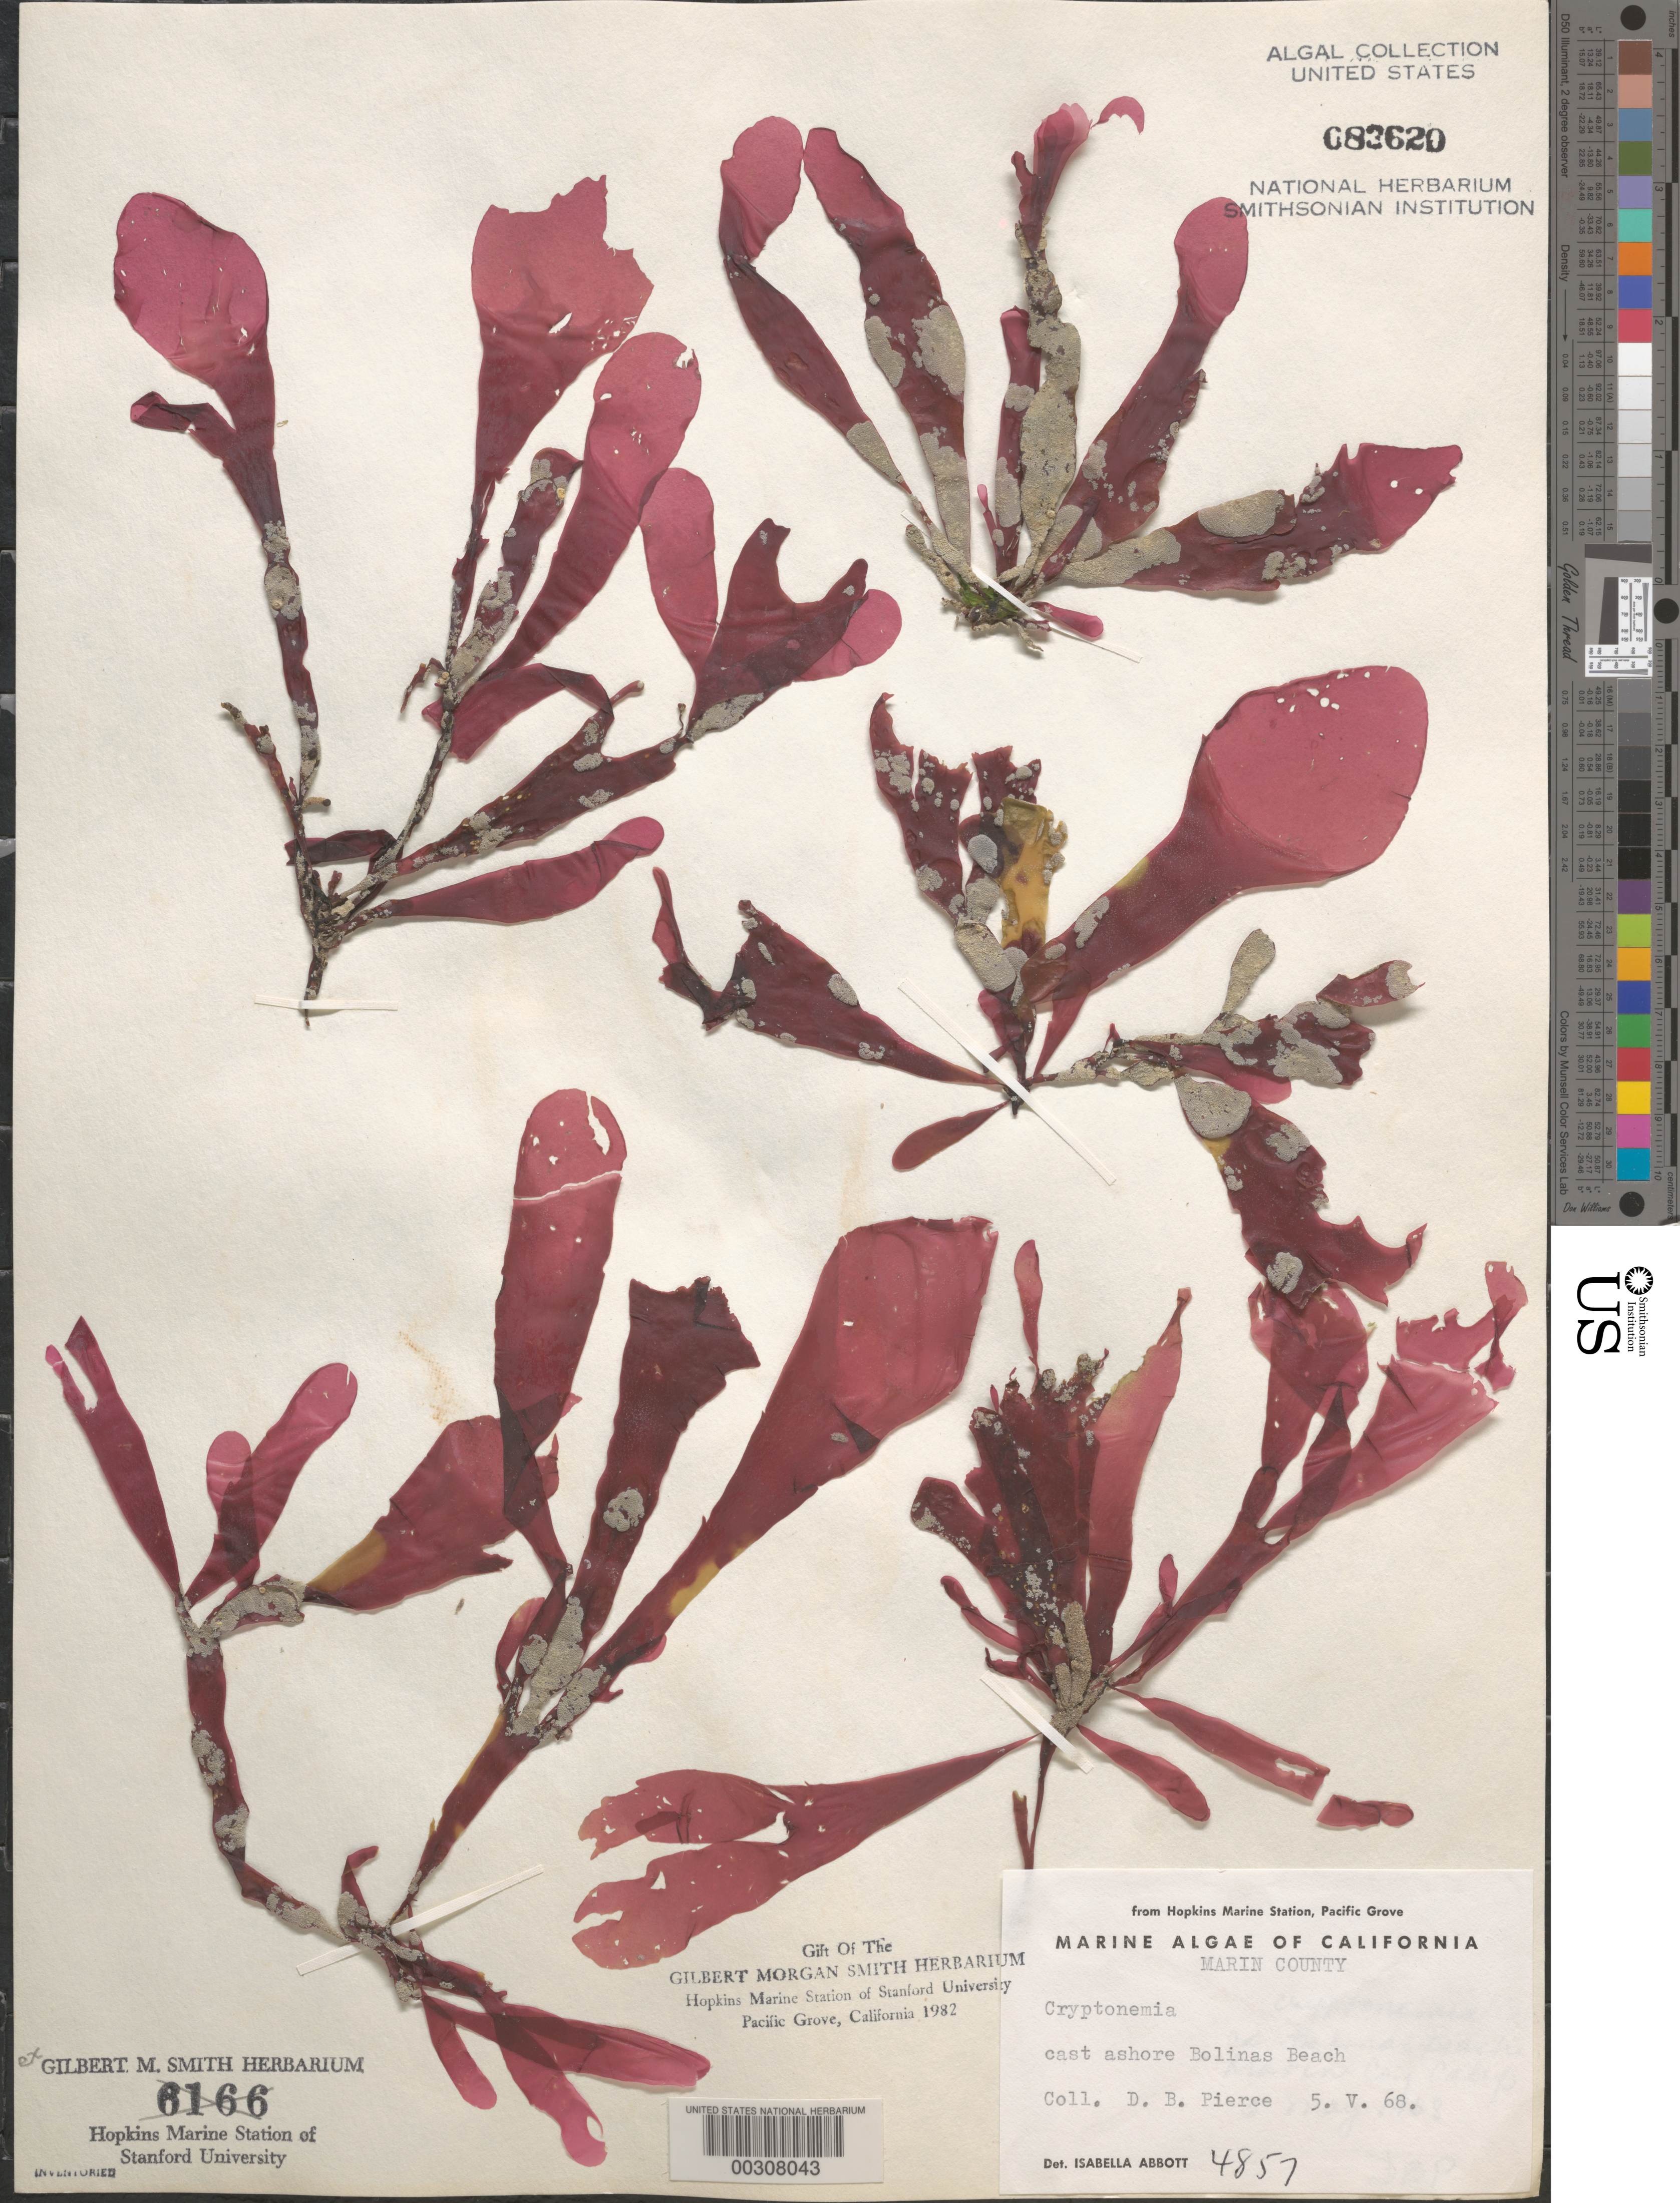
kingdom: Plantae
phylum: Rhodophyta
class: Florideophyceae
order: Halymeniales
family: Halymeniaceae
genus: Cryptonemia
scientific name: Cryptonemia sp.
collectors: D. Pierce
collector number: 4857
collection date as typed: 5 May 68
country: United States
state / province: California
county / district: Marin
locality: Marin County. Cast ashore Bolinas Beach.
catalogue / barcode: US 83620